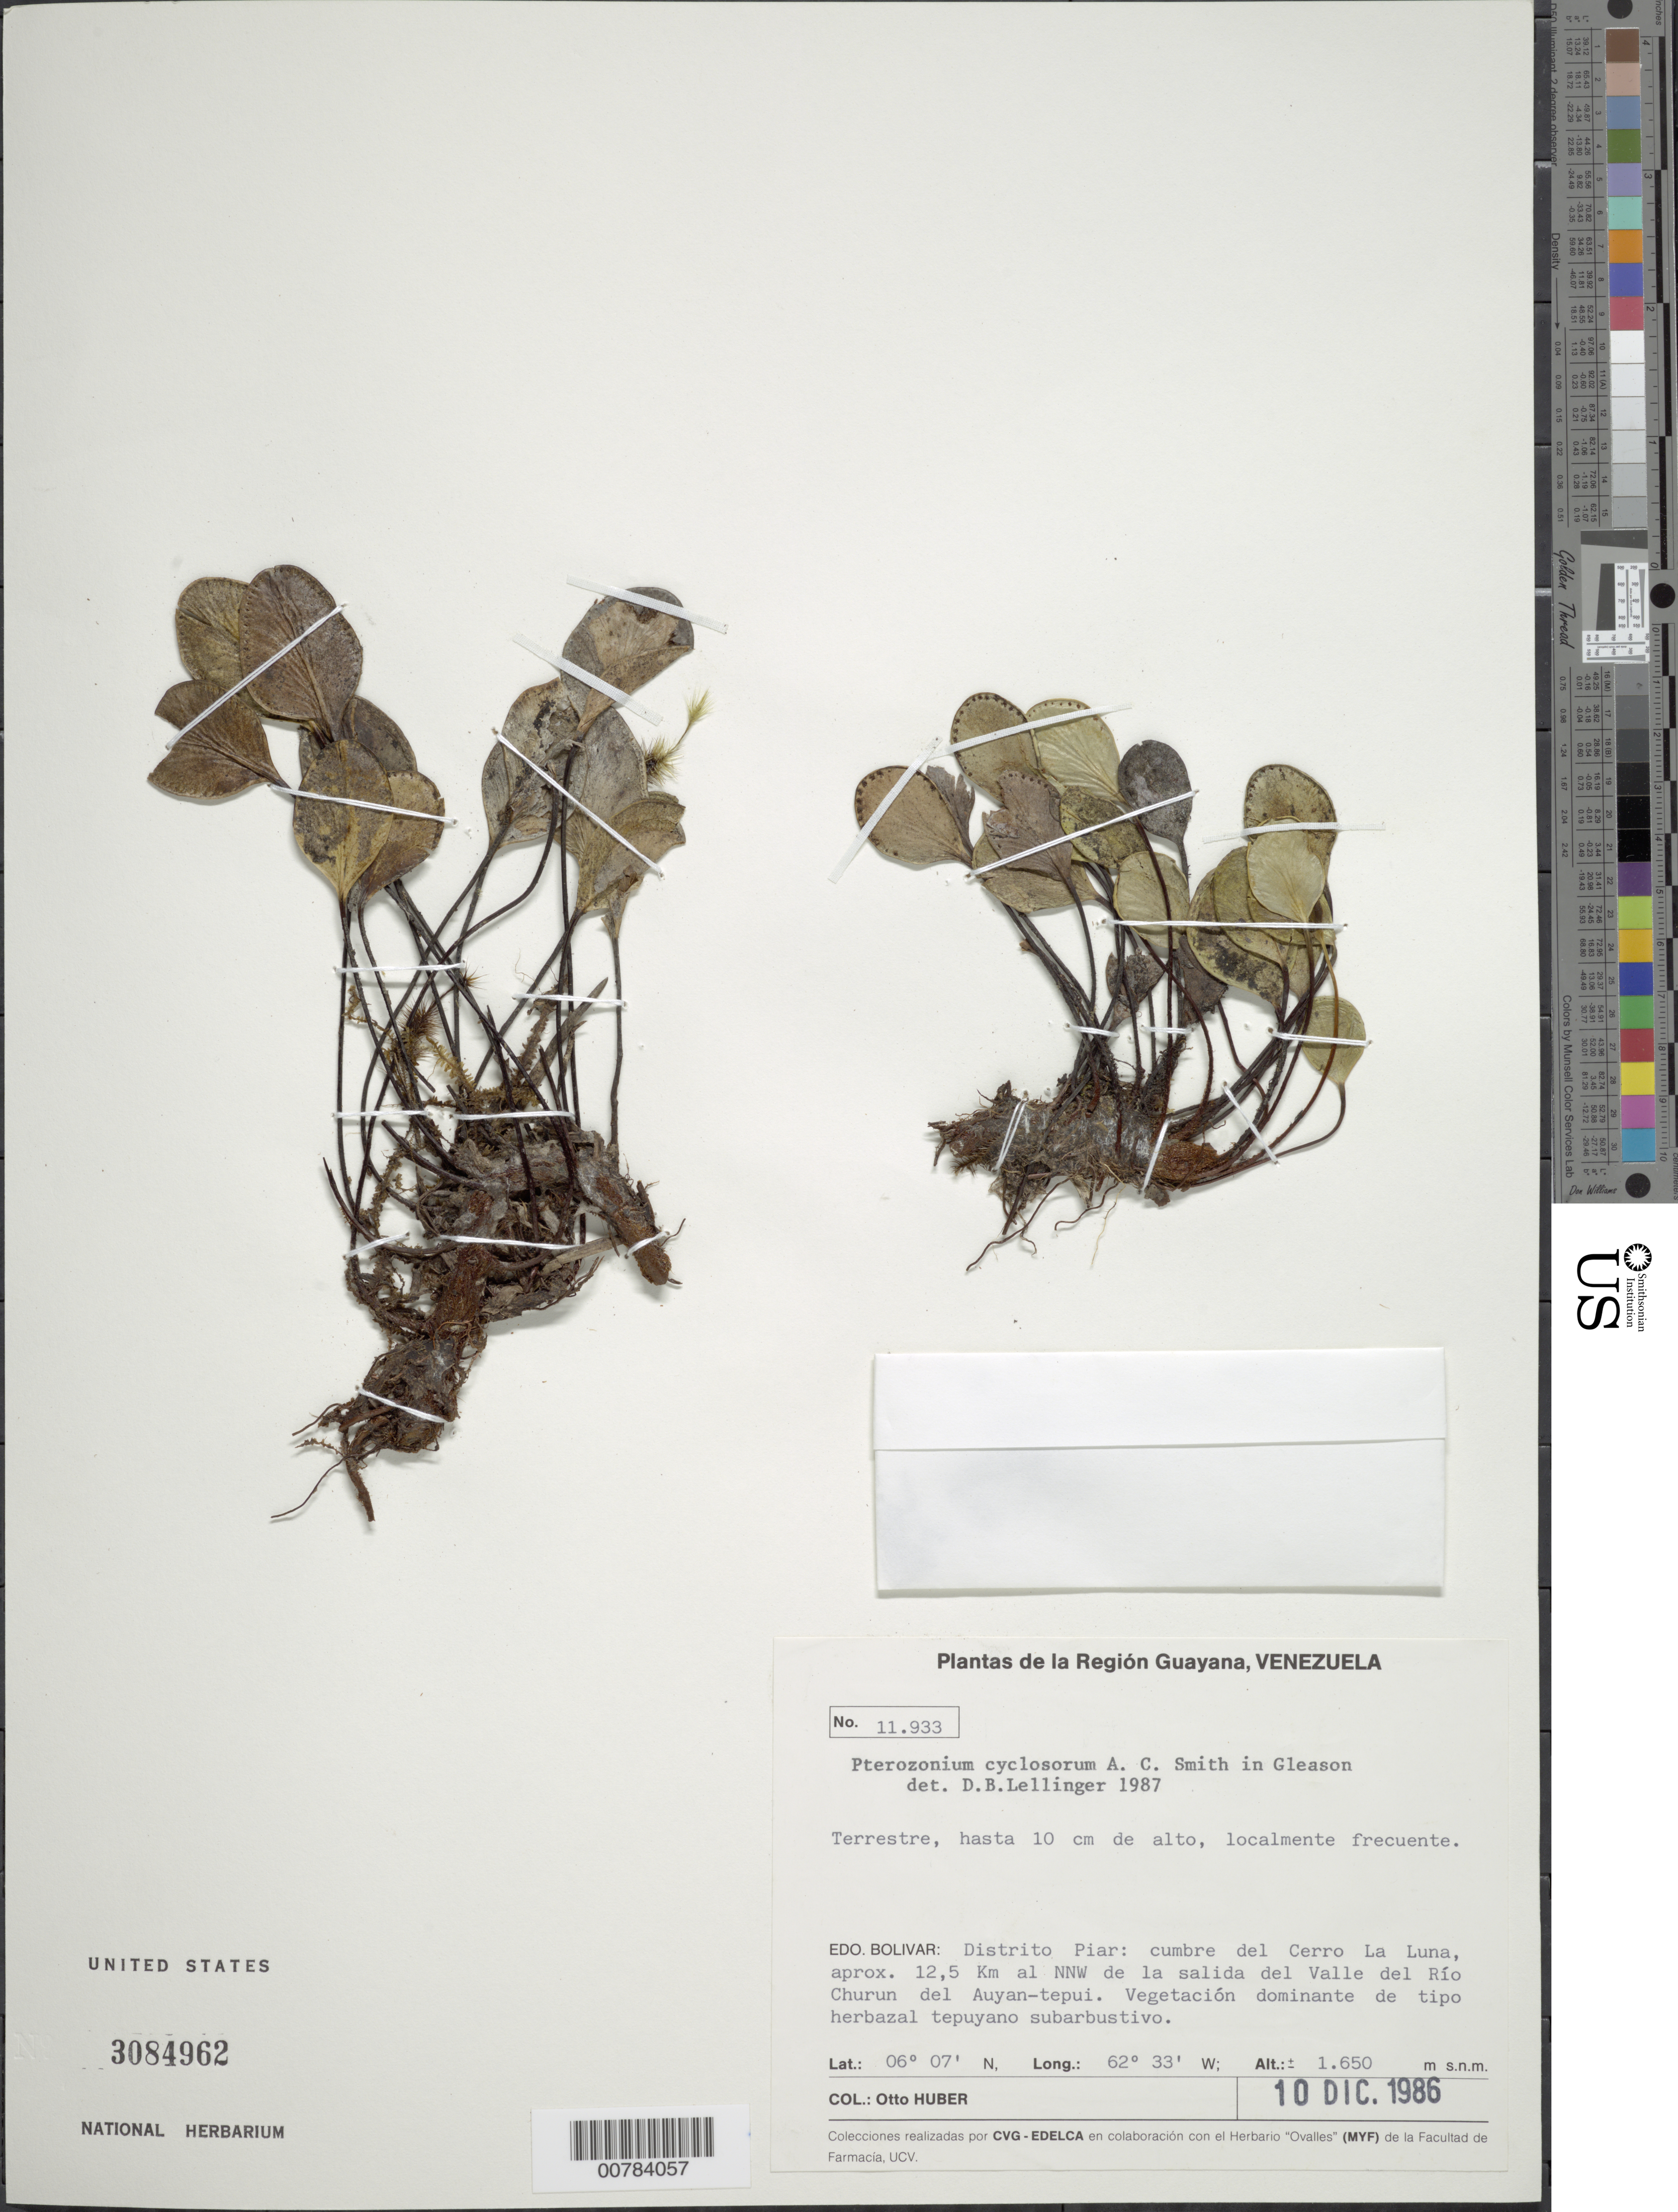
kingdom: Plantae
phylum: Tracheophyta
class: Polypodiopsida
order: Polypodiales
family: Pteridaceae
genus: Pterozonium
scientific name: Pterozonium cyclosorum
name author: A.C. Sm.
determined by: Lellinger, David B., (BOT), Smithsonian Institution - National Museum of Natural History (UNITED STATES)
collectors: O. Huber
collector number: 11933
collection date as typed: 10-Dec-86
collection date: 1986-12-10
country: Venezuela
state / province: Bolívar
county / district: Piar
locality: Cerro La Luna cumbre; 12.5 km al NNW de la salida del Valle del Río Churun del Auyan-tepuí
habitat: Vegetación dominante de tipo herbazal tepuyano subarbustivo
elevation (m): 1650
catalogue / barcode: US 3084962